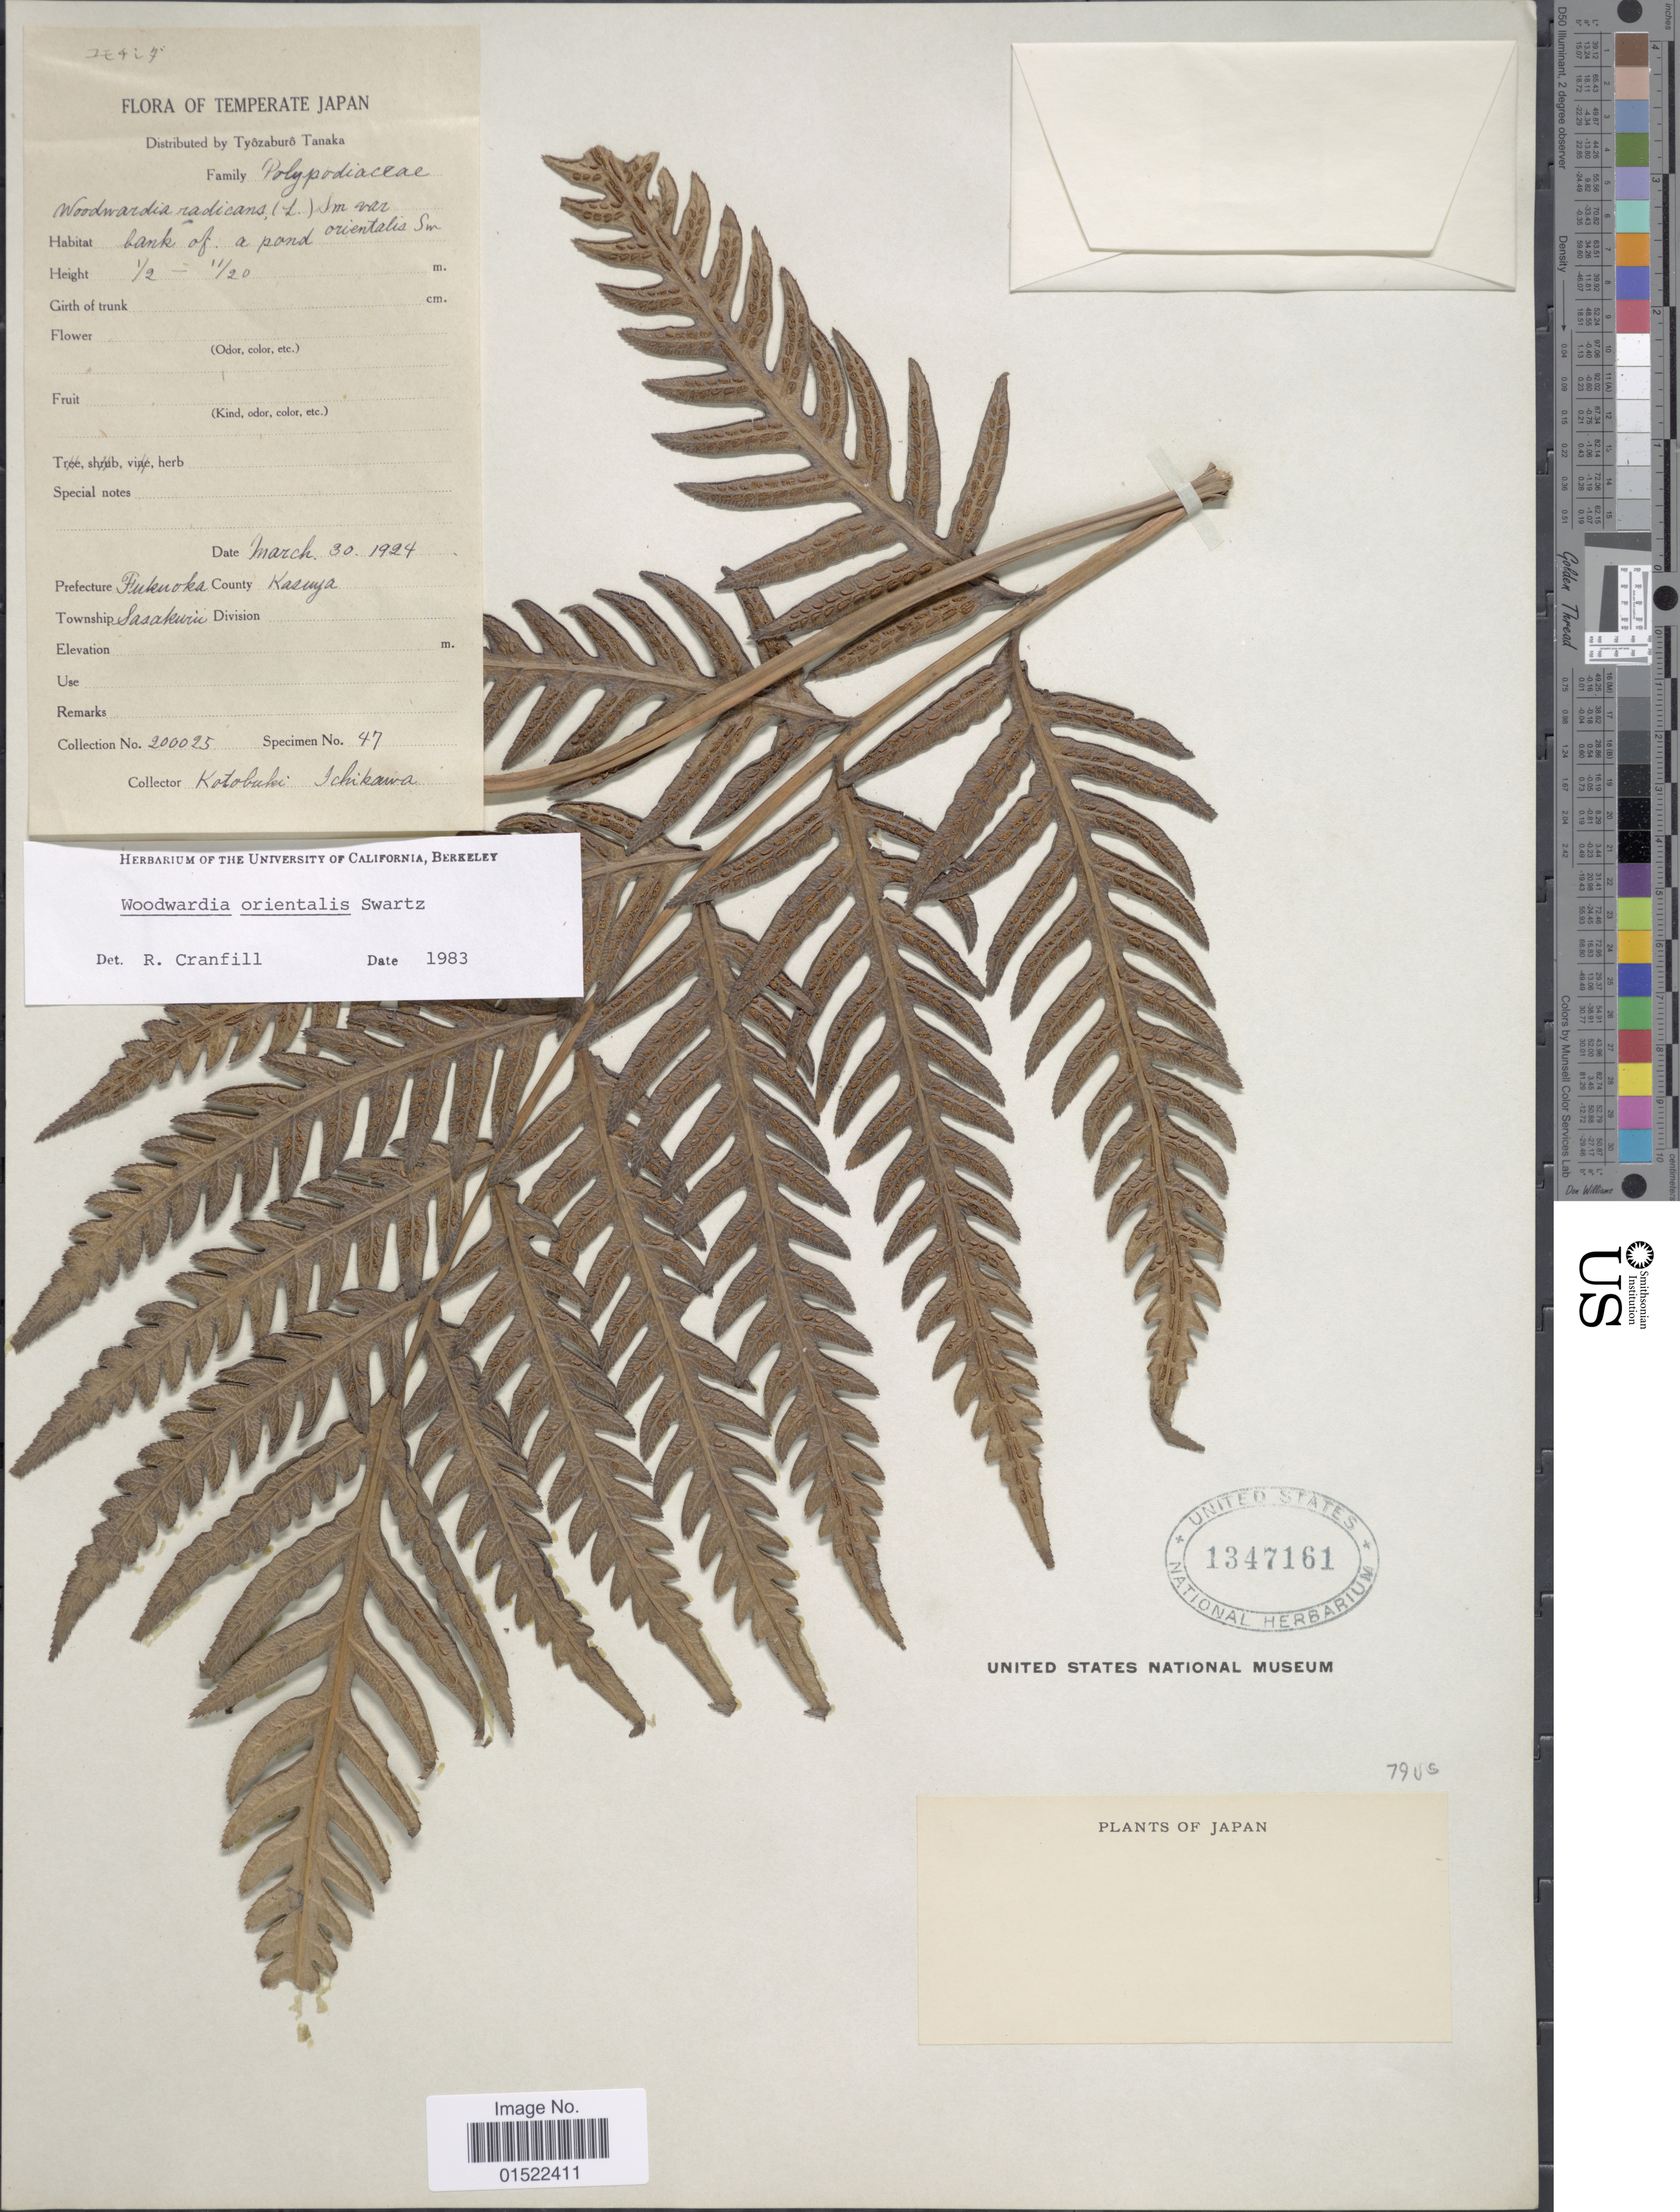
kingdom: Plantae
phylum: Tracheophyta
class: Polypodiopsida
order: Polypodiales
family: Blechnaceae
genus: Woodwardia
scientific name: Woodwardia orientalis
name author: Sw.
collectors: K. Ichikawa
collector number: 200025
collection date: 1924-03-30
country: Japan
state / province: Hukuoka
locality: Prefecture Fukuoka, County Kasuya, Township Sasakuri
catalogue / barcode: US 1347161